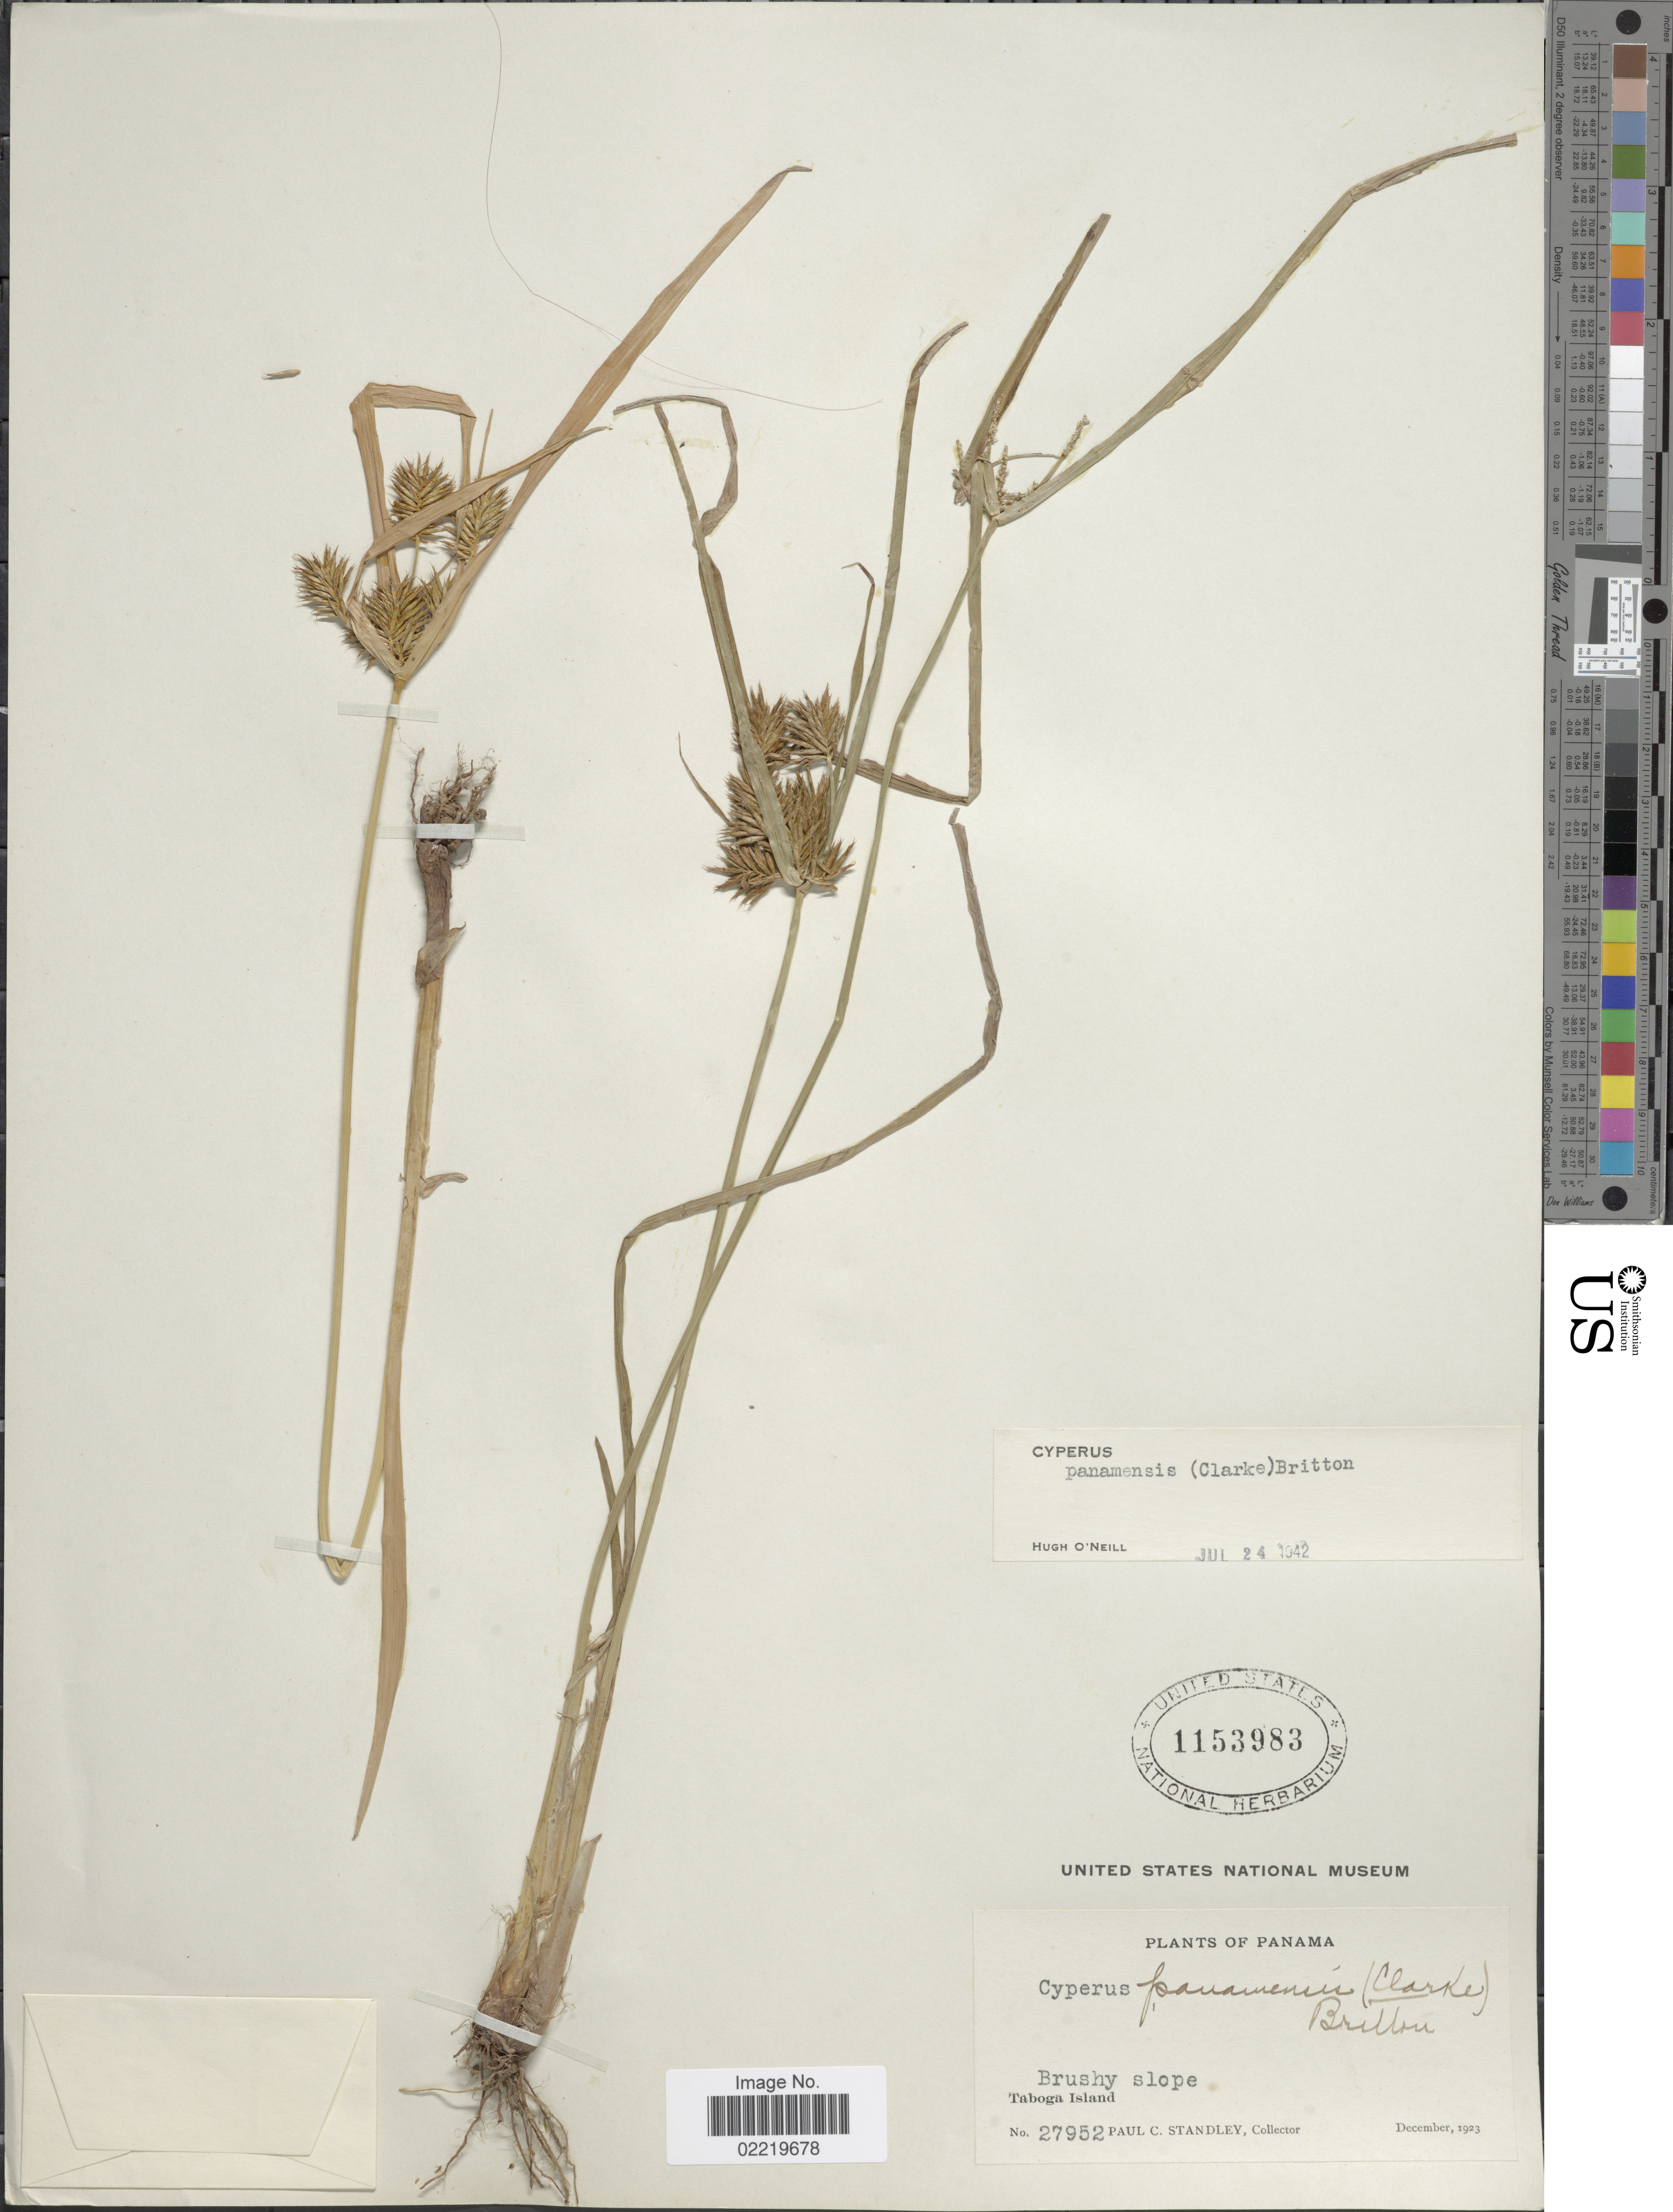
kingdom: Plantae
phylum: Tracheophyta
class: Liliopsida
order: Poales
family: Cyperaceae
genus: Cyperus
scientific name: Cyperus panamensis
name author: (C.B. Clarke) Britton ex Standl.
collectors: P. C. Standley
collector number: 27952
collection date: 1923-12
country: Panama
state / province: Panamá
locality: Brushy slope, Taboga Island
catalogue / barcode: US 1153983